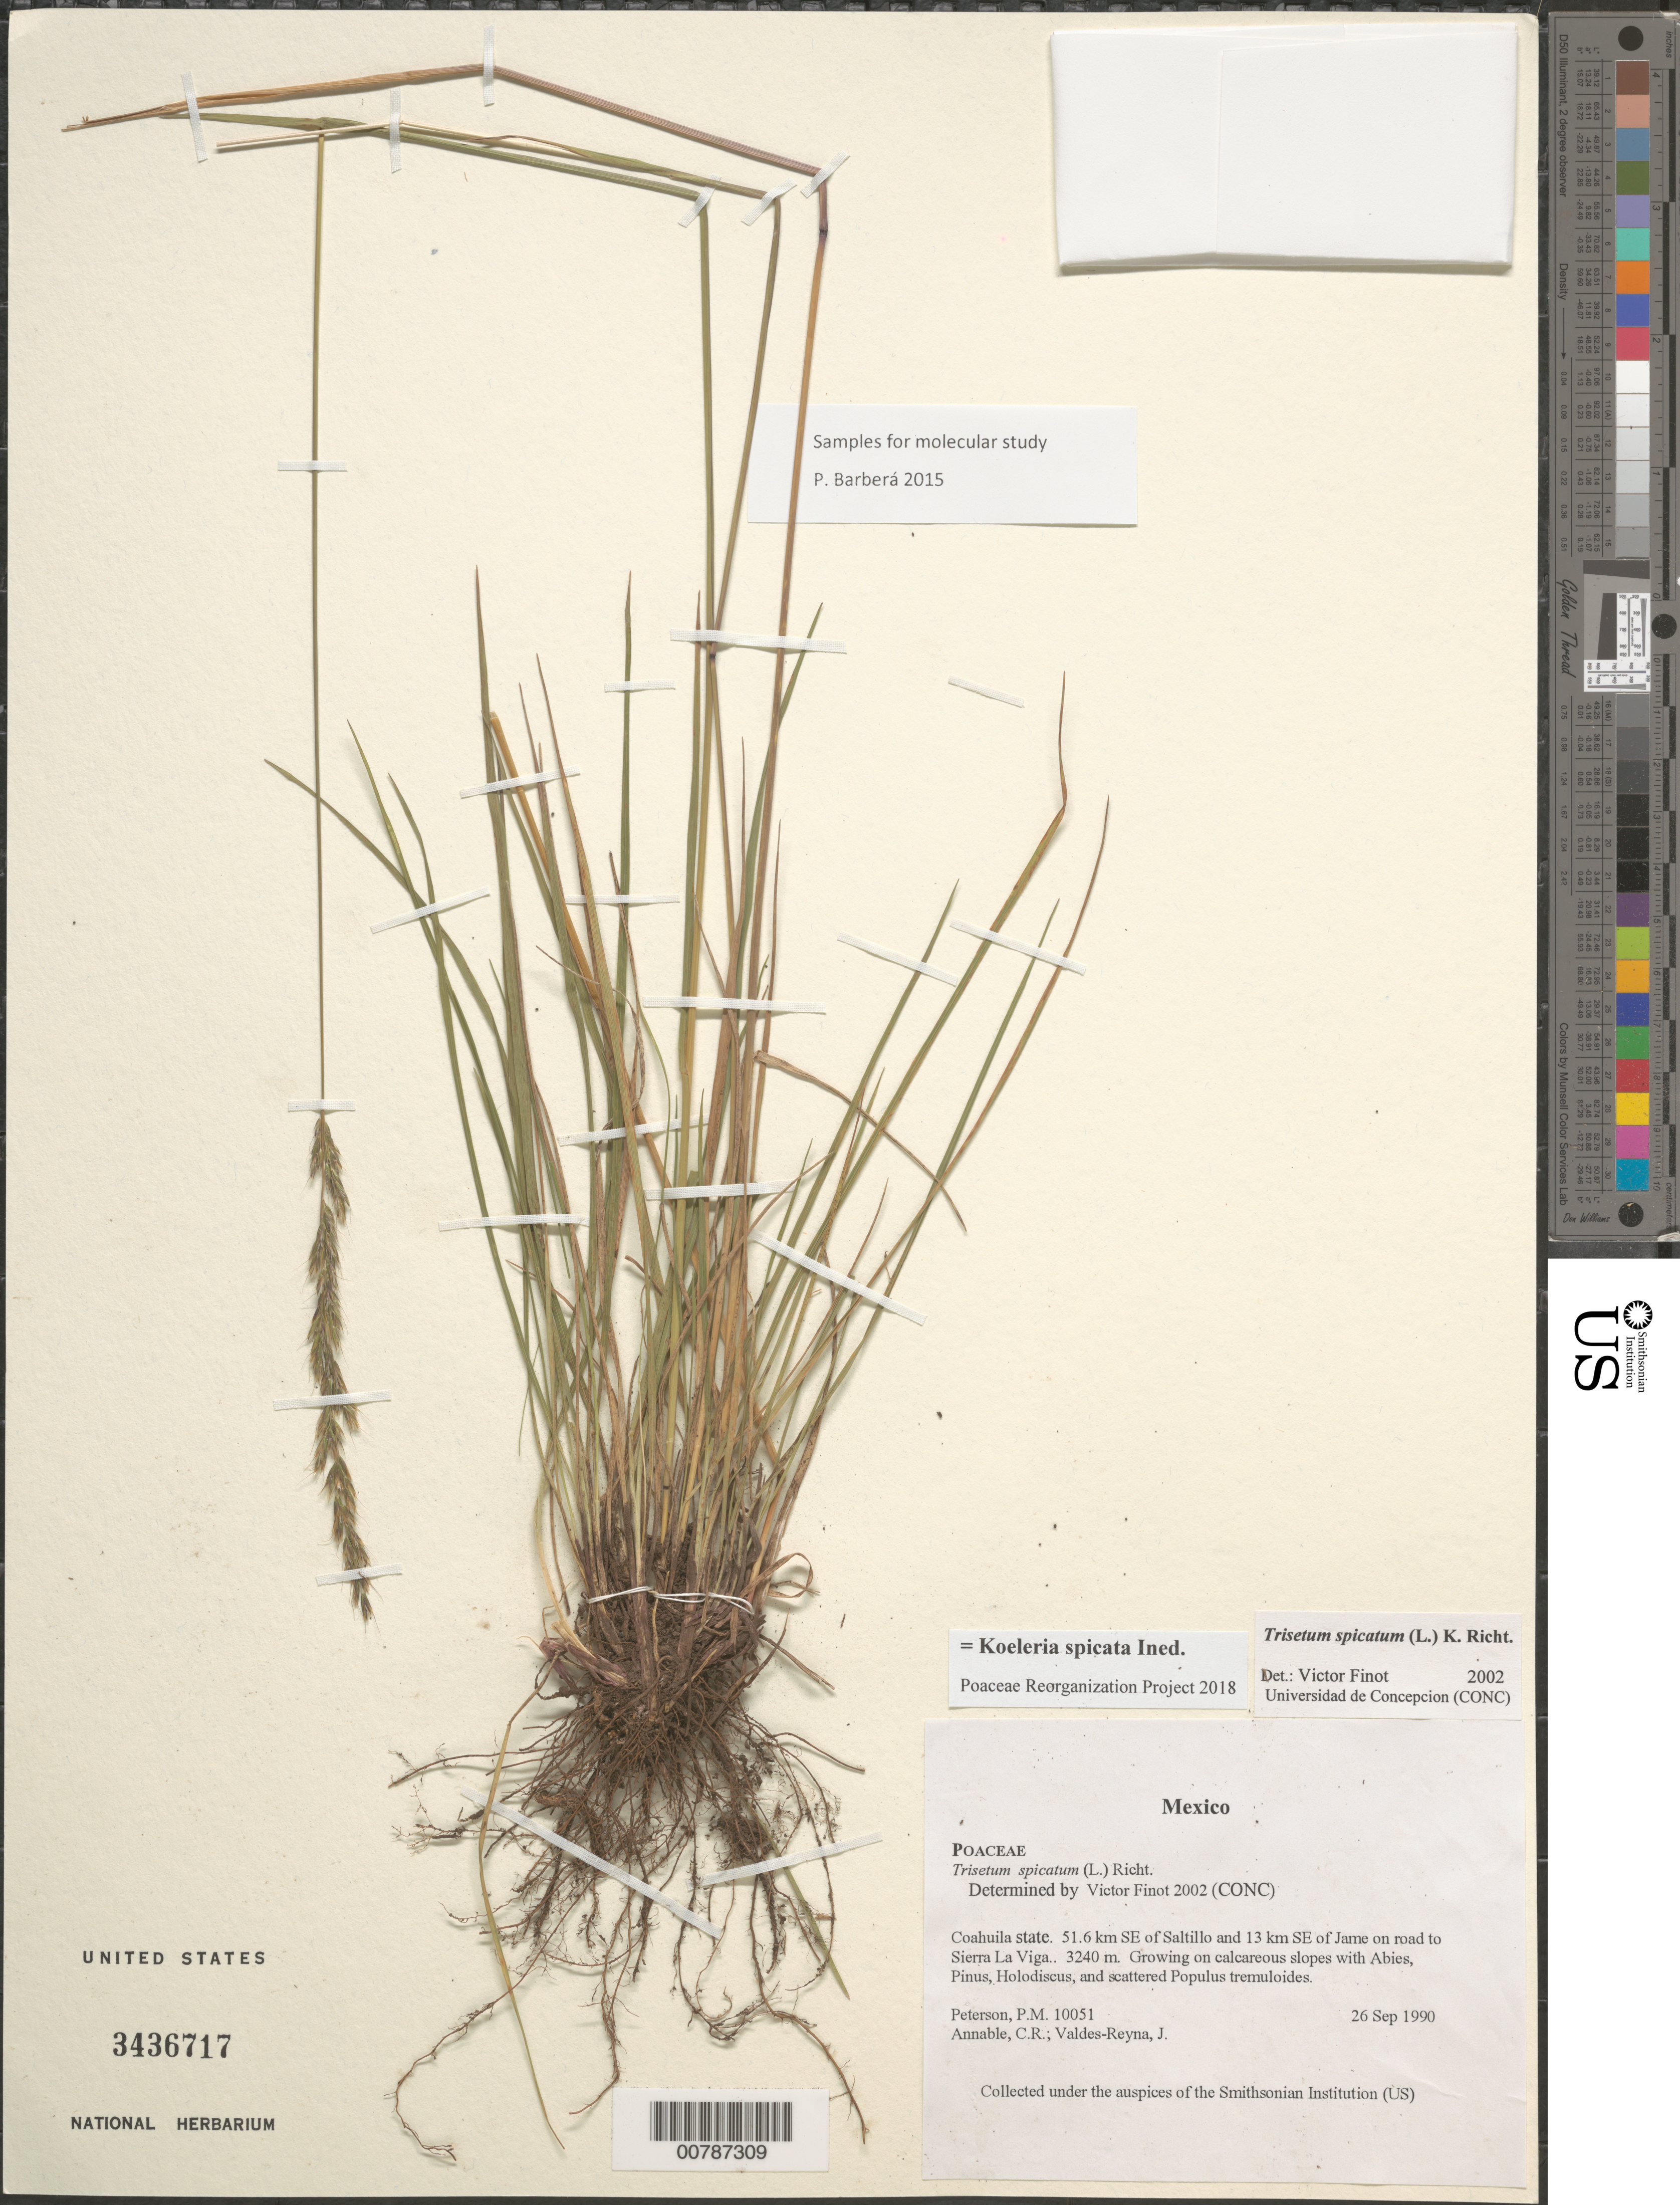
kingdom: Plantae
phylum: Tracheophyta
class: Liliopsida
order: Poales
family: Poaceae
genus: Koeleria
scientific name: Koeleria spicata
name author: (L.) Barberá et al.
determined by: Poaceae Reorganization Project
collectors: P. M. Peterson, C. R. Annable & J. Valdés-Reyna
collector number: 10051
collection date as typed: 26 Sep 1990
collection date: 1990-09-26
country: Mexico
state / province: Coahuila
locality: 51.6 km SE of Saltillo and 13 km SE of Jame on road to Sierra La Viga.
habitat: Growing on calcareous slopes with Abies, Pinus, Holodiscus, and scattered Populus tremuloides.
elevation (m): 3240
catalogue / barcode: US 3436717